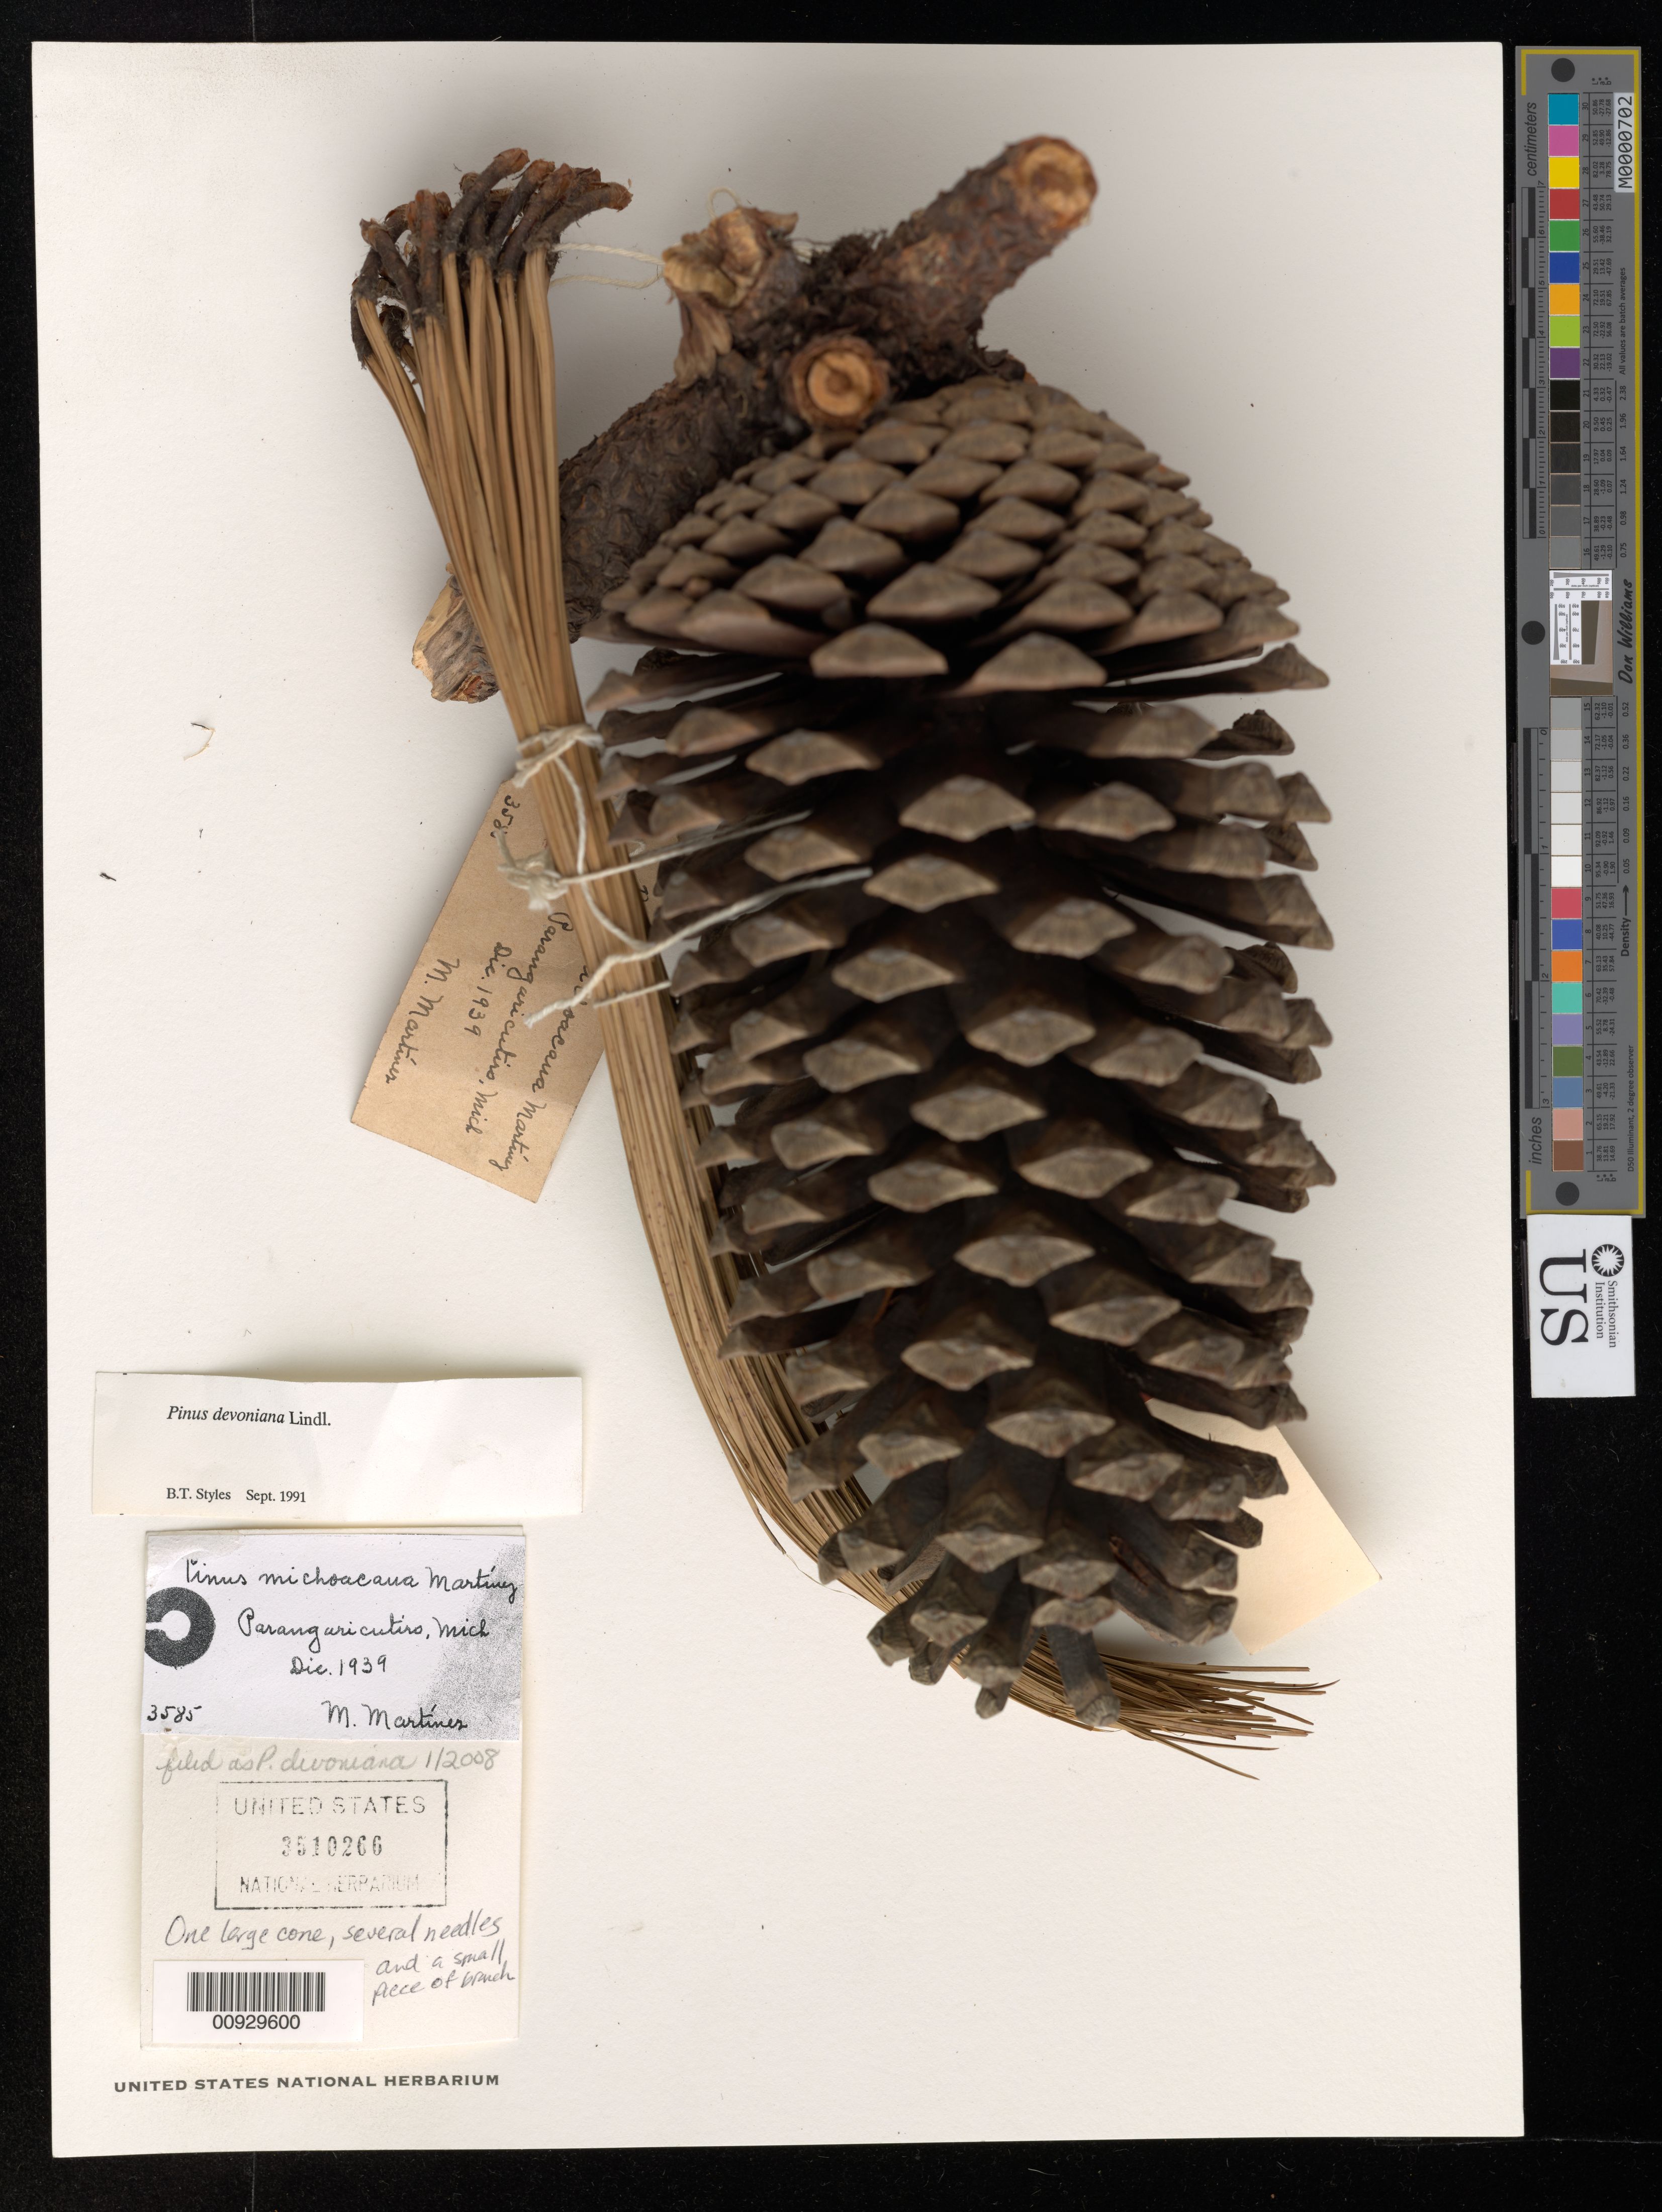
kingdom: Plantae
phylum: Tracheophyta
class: Pinopsida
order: Pinales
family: Pinaceae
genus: Pinus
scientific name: Pinus devoniana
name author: Lindl.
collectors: M. Martinez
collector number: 3585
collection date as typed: Dec 1939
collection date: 1939-12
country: Mexico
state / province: Michoacán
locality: Paranguricutiro.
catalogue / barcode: US 3510266